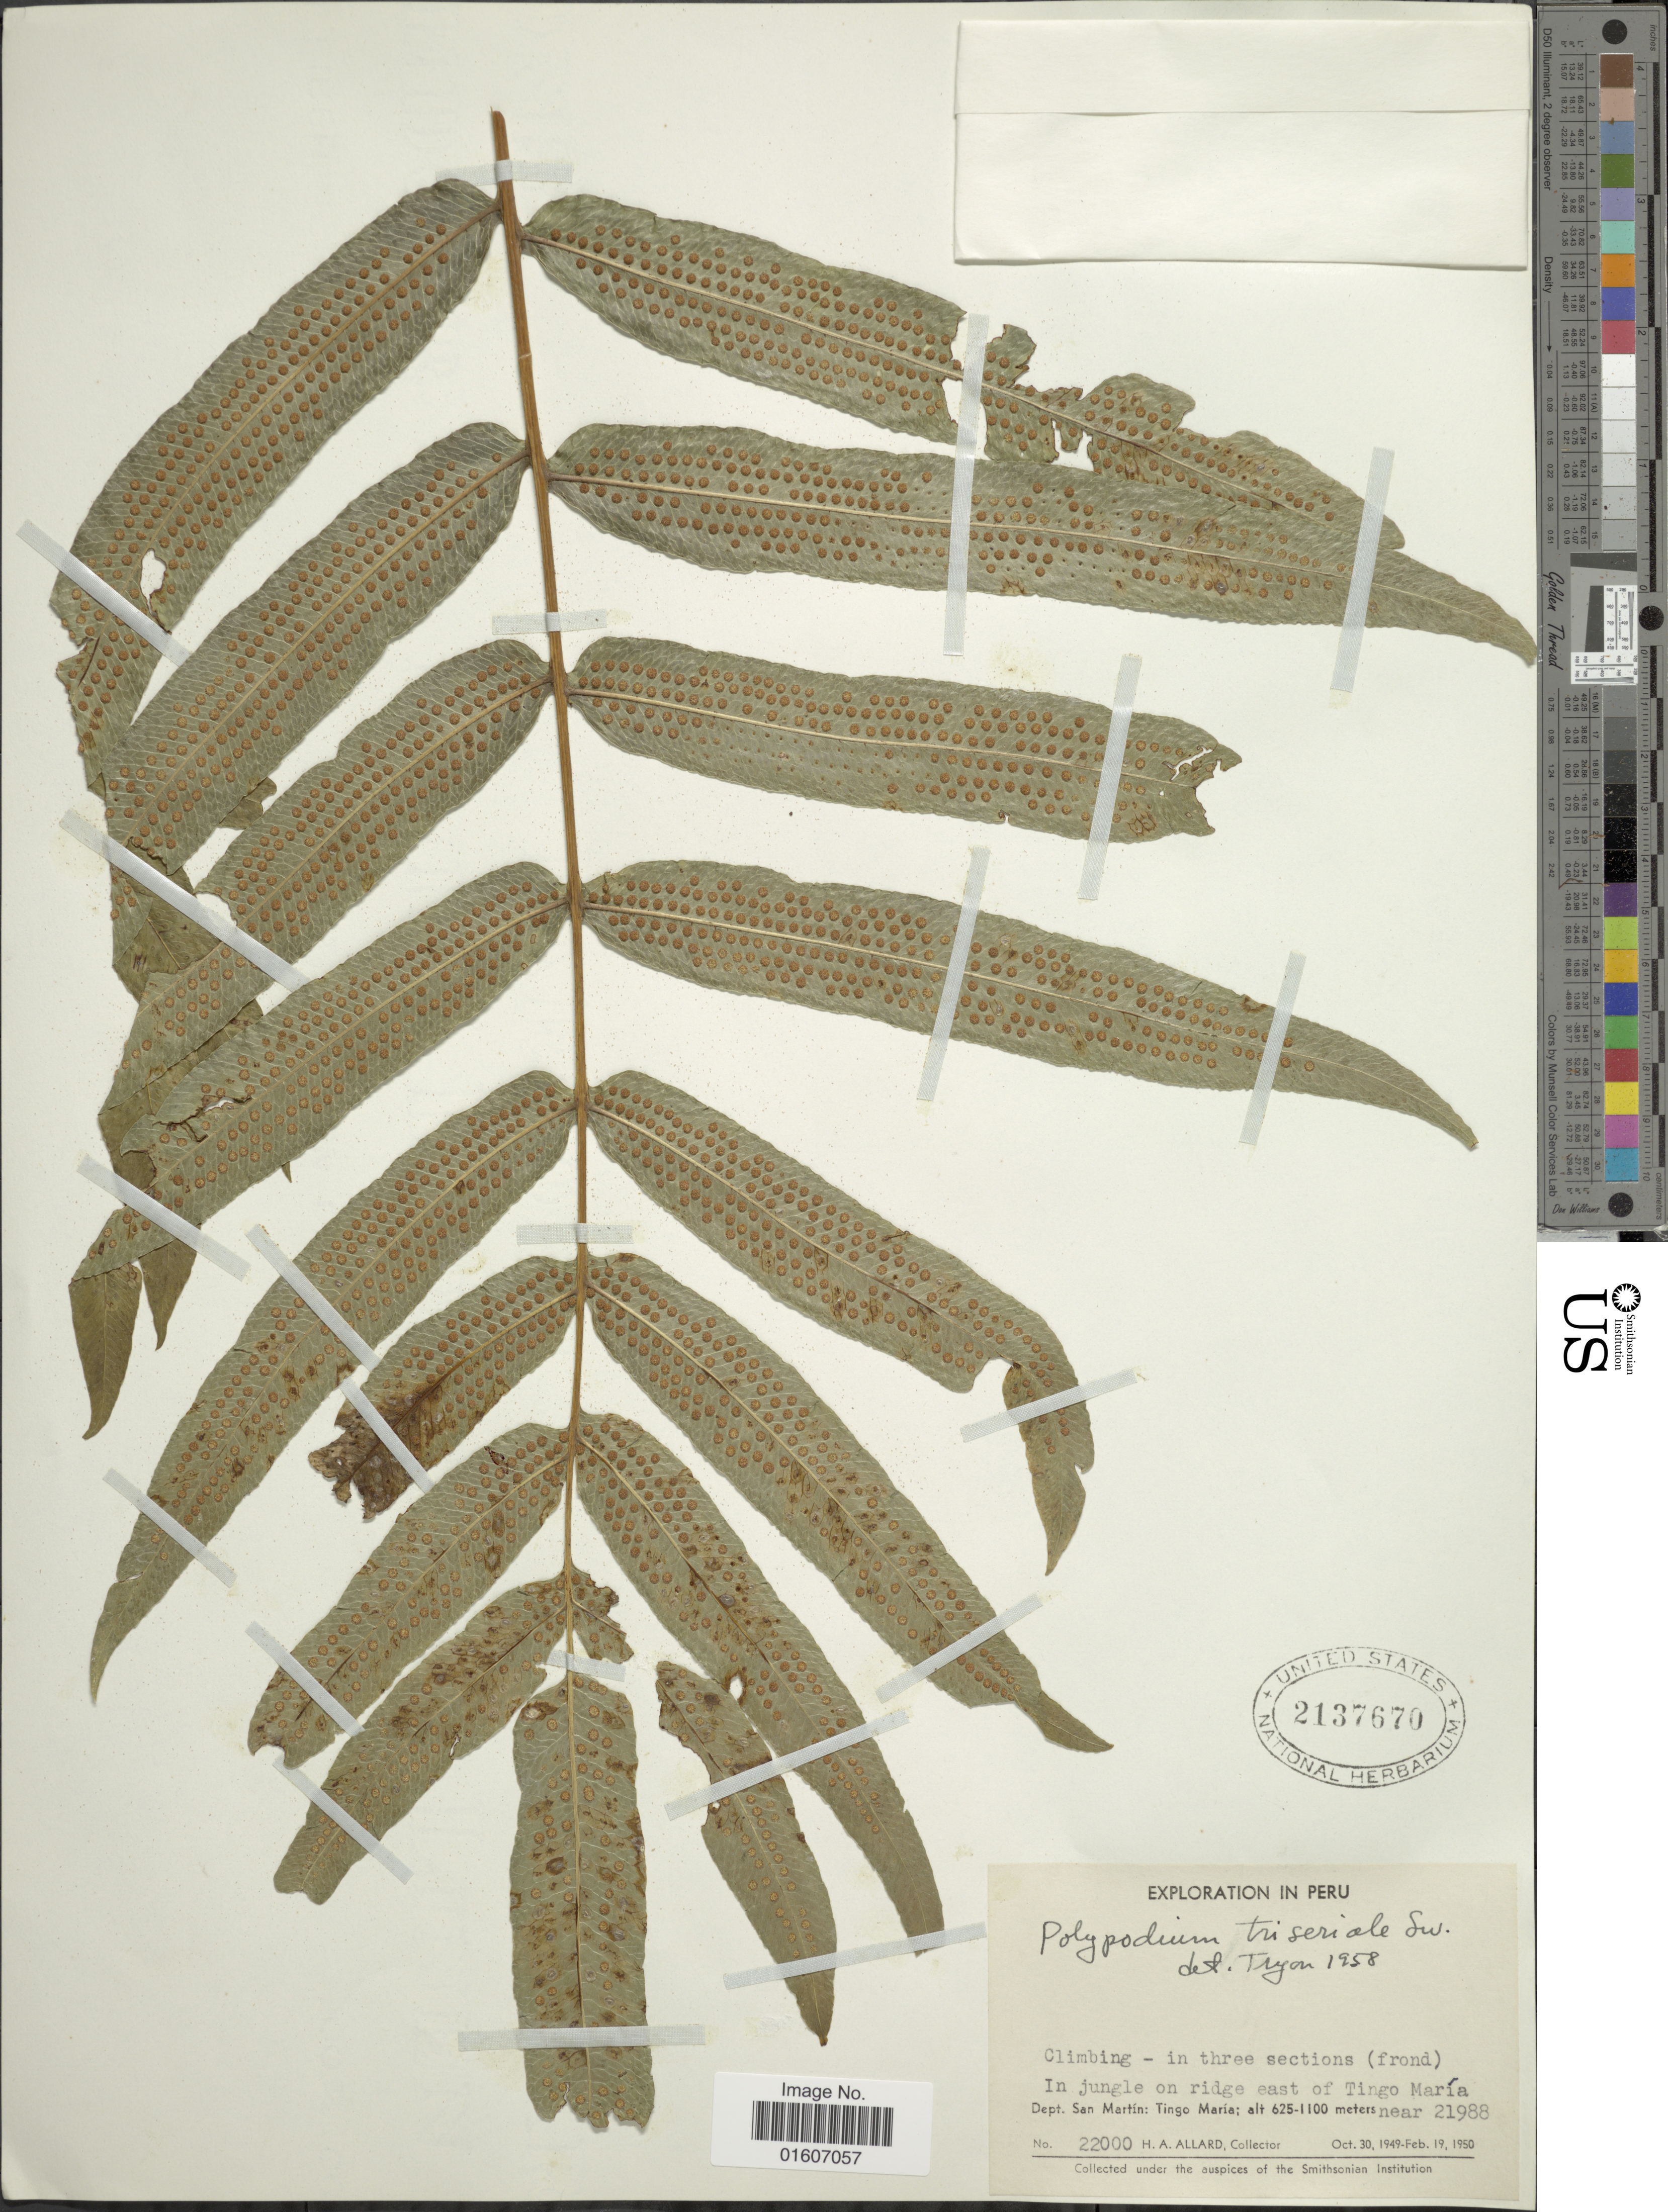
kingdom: Plantae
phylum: Tracheophyta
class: Polypodiopsida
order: Polypodiales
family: Polypodiaceae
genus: Serpocaulon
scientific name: Serpocaulon triseriale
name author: (Sw.) A.R. Sm.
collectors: H. A. Allard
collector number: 22000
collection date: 1949-10-30/1950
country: Peru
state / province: San Martín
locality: In jungle on ridge east of Tingo María. Dept. San Martín: Tingo María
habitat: in jungle on ridge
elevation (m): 625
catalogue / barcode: US 2137670